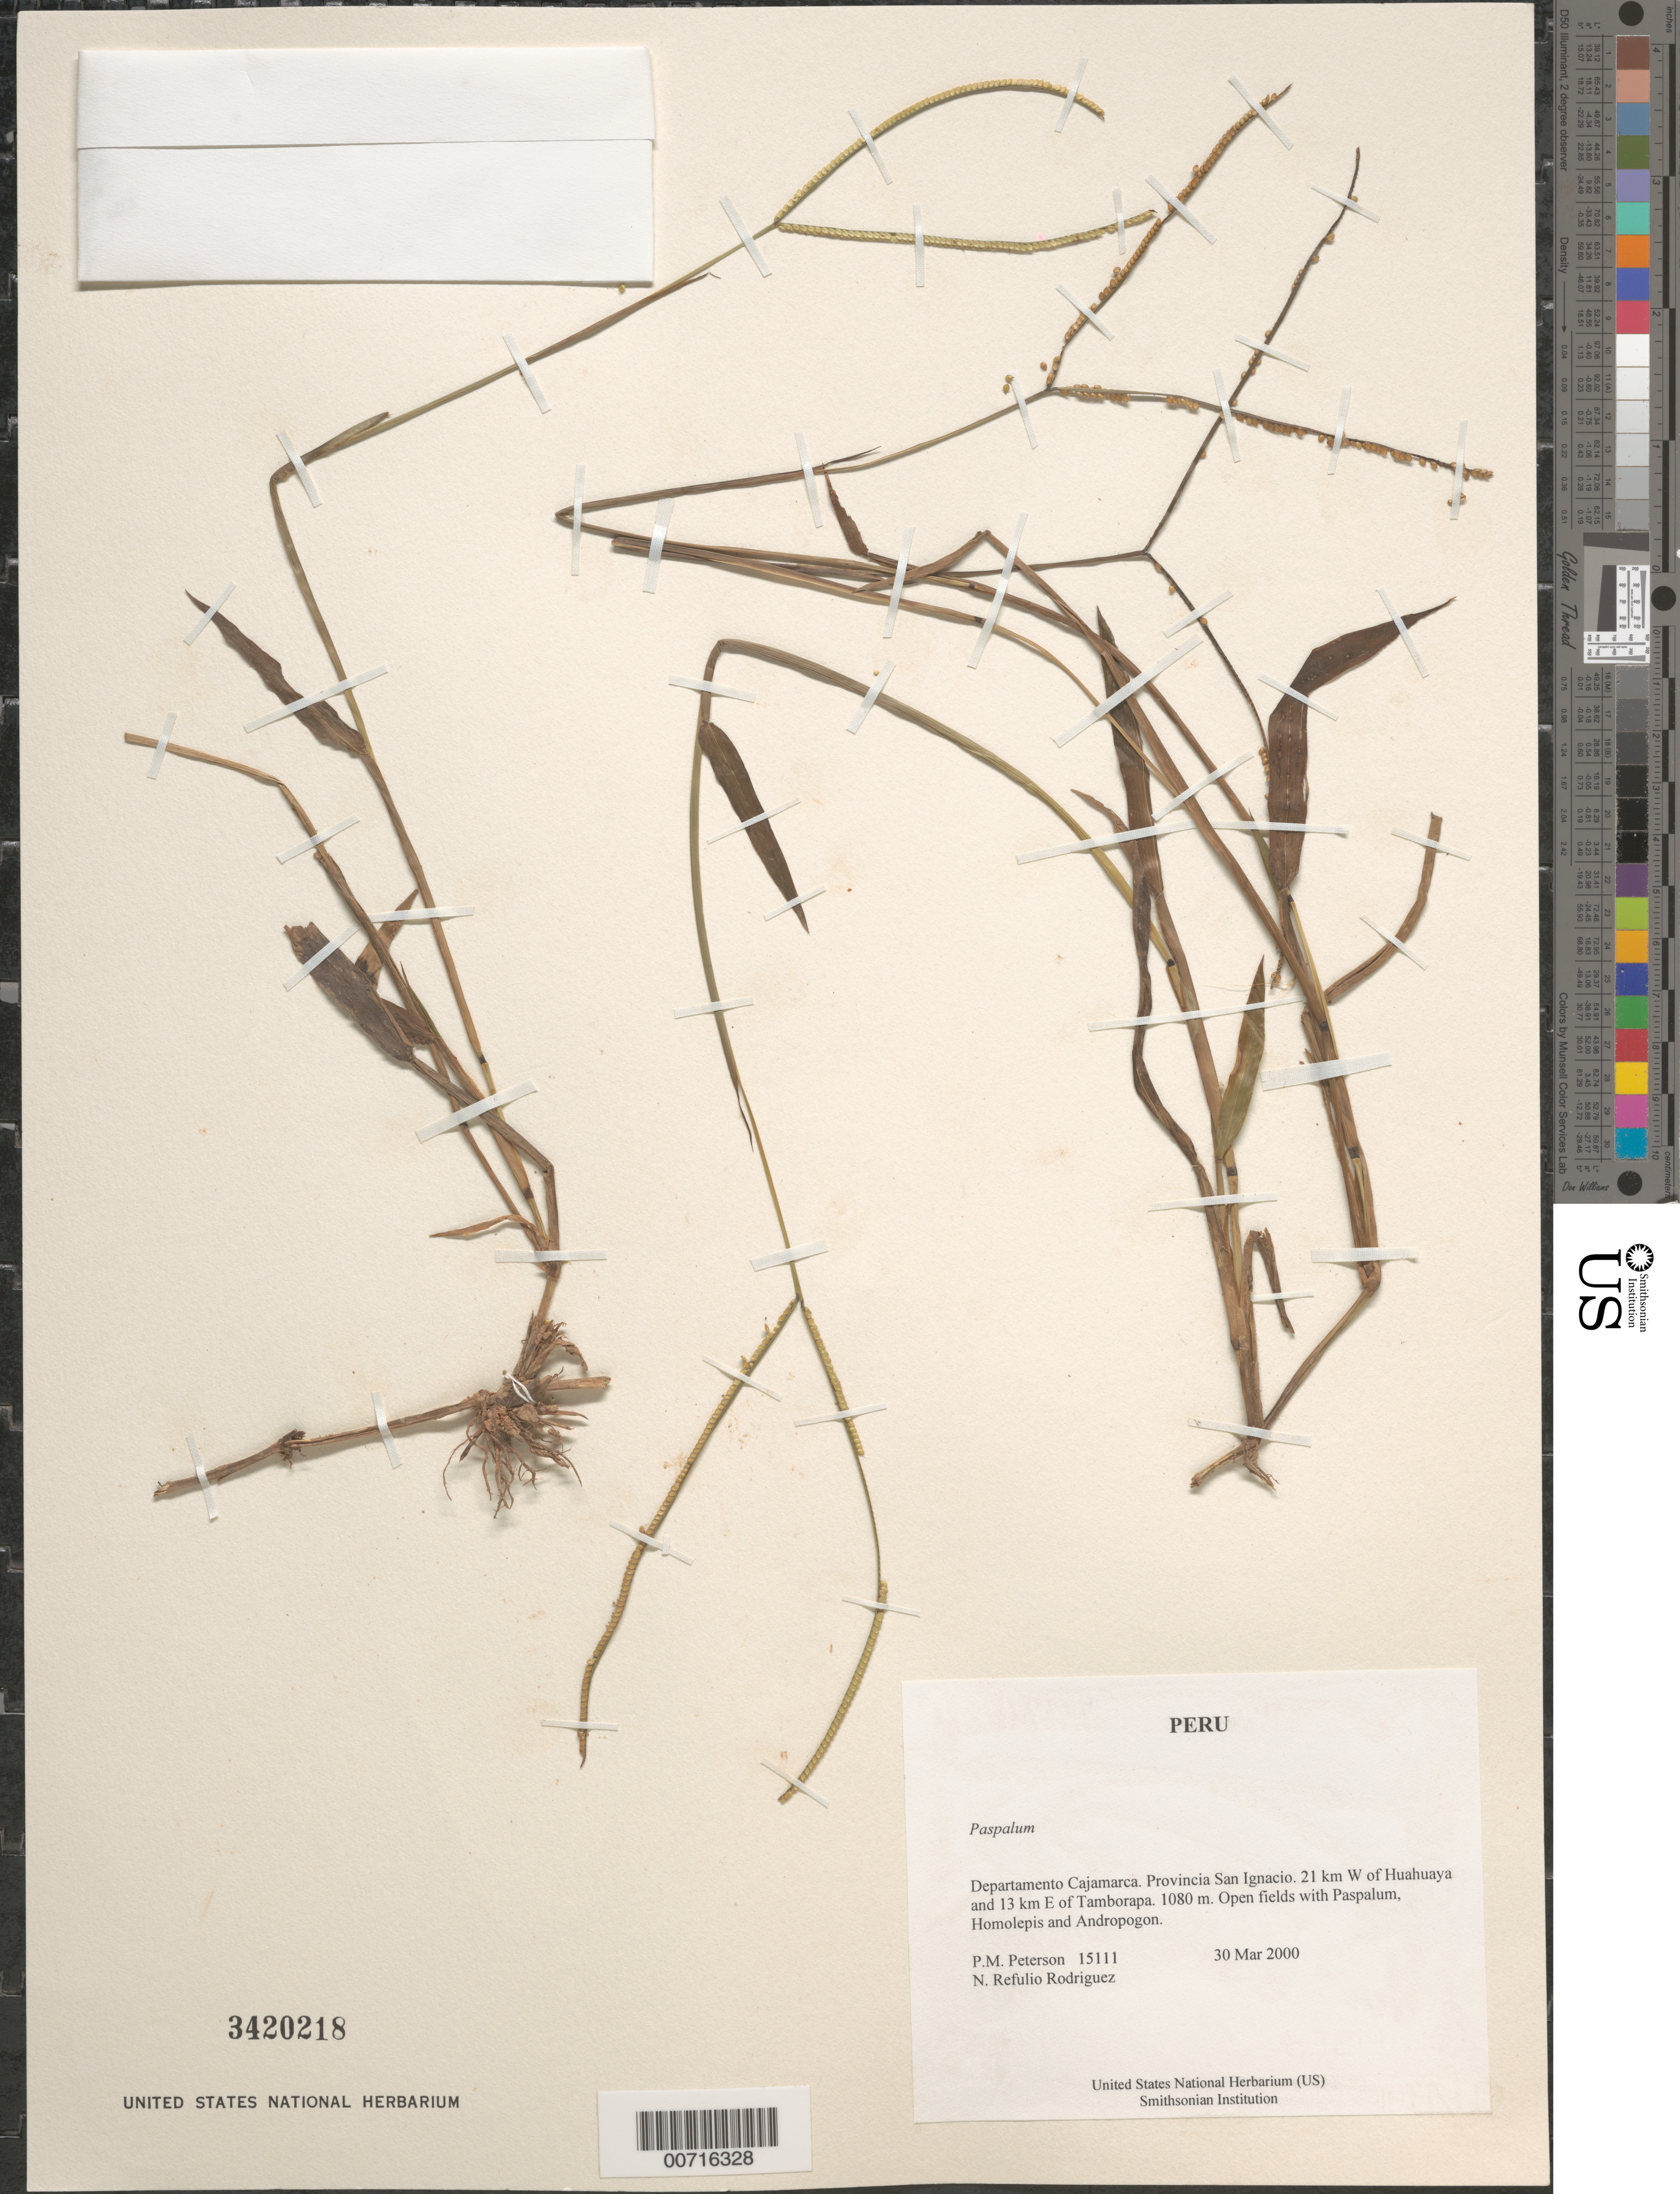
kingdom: Plantae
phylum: Tracheophyta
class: Liliopsida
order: Poales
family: Poaceae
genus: Paspalum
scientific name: Paspalum sp.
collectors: P. M. Peterson & N. Refulio-Rodríguez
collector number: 15111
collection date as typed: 30 Mar 2000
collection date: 2000-03-30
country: Peru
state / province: Cajamarca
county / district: San Ignacio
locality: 21 km W of Huahuaya and 13 km E of Tamborapa.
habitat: Open fields with Paspalum, Homolepis and Andropogon.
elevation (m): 1080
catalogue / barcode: US 3420218